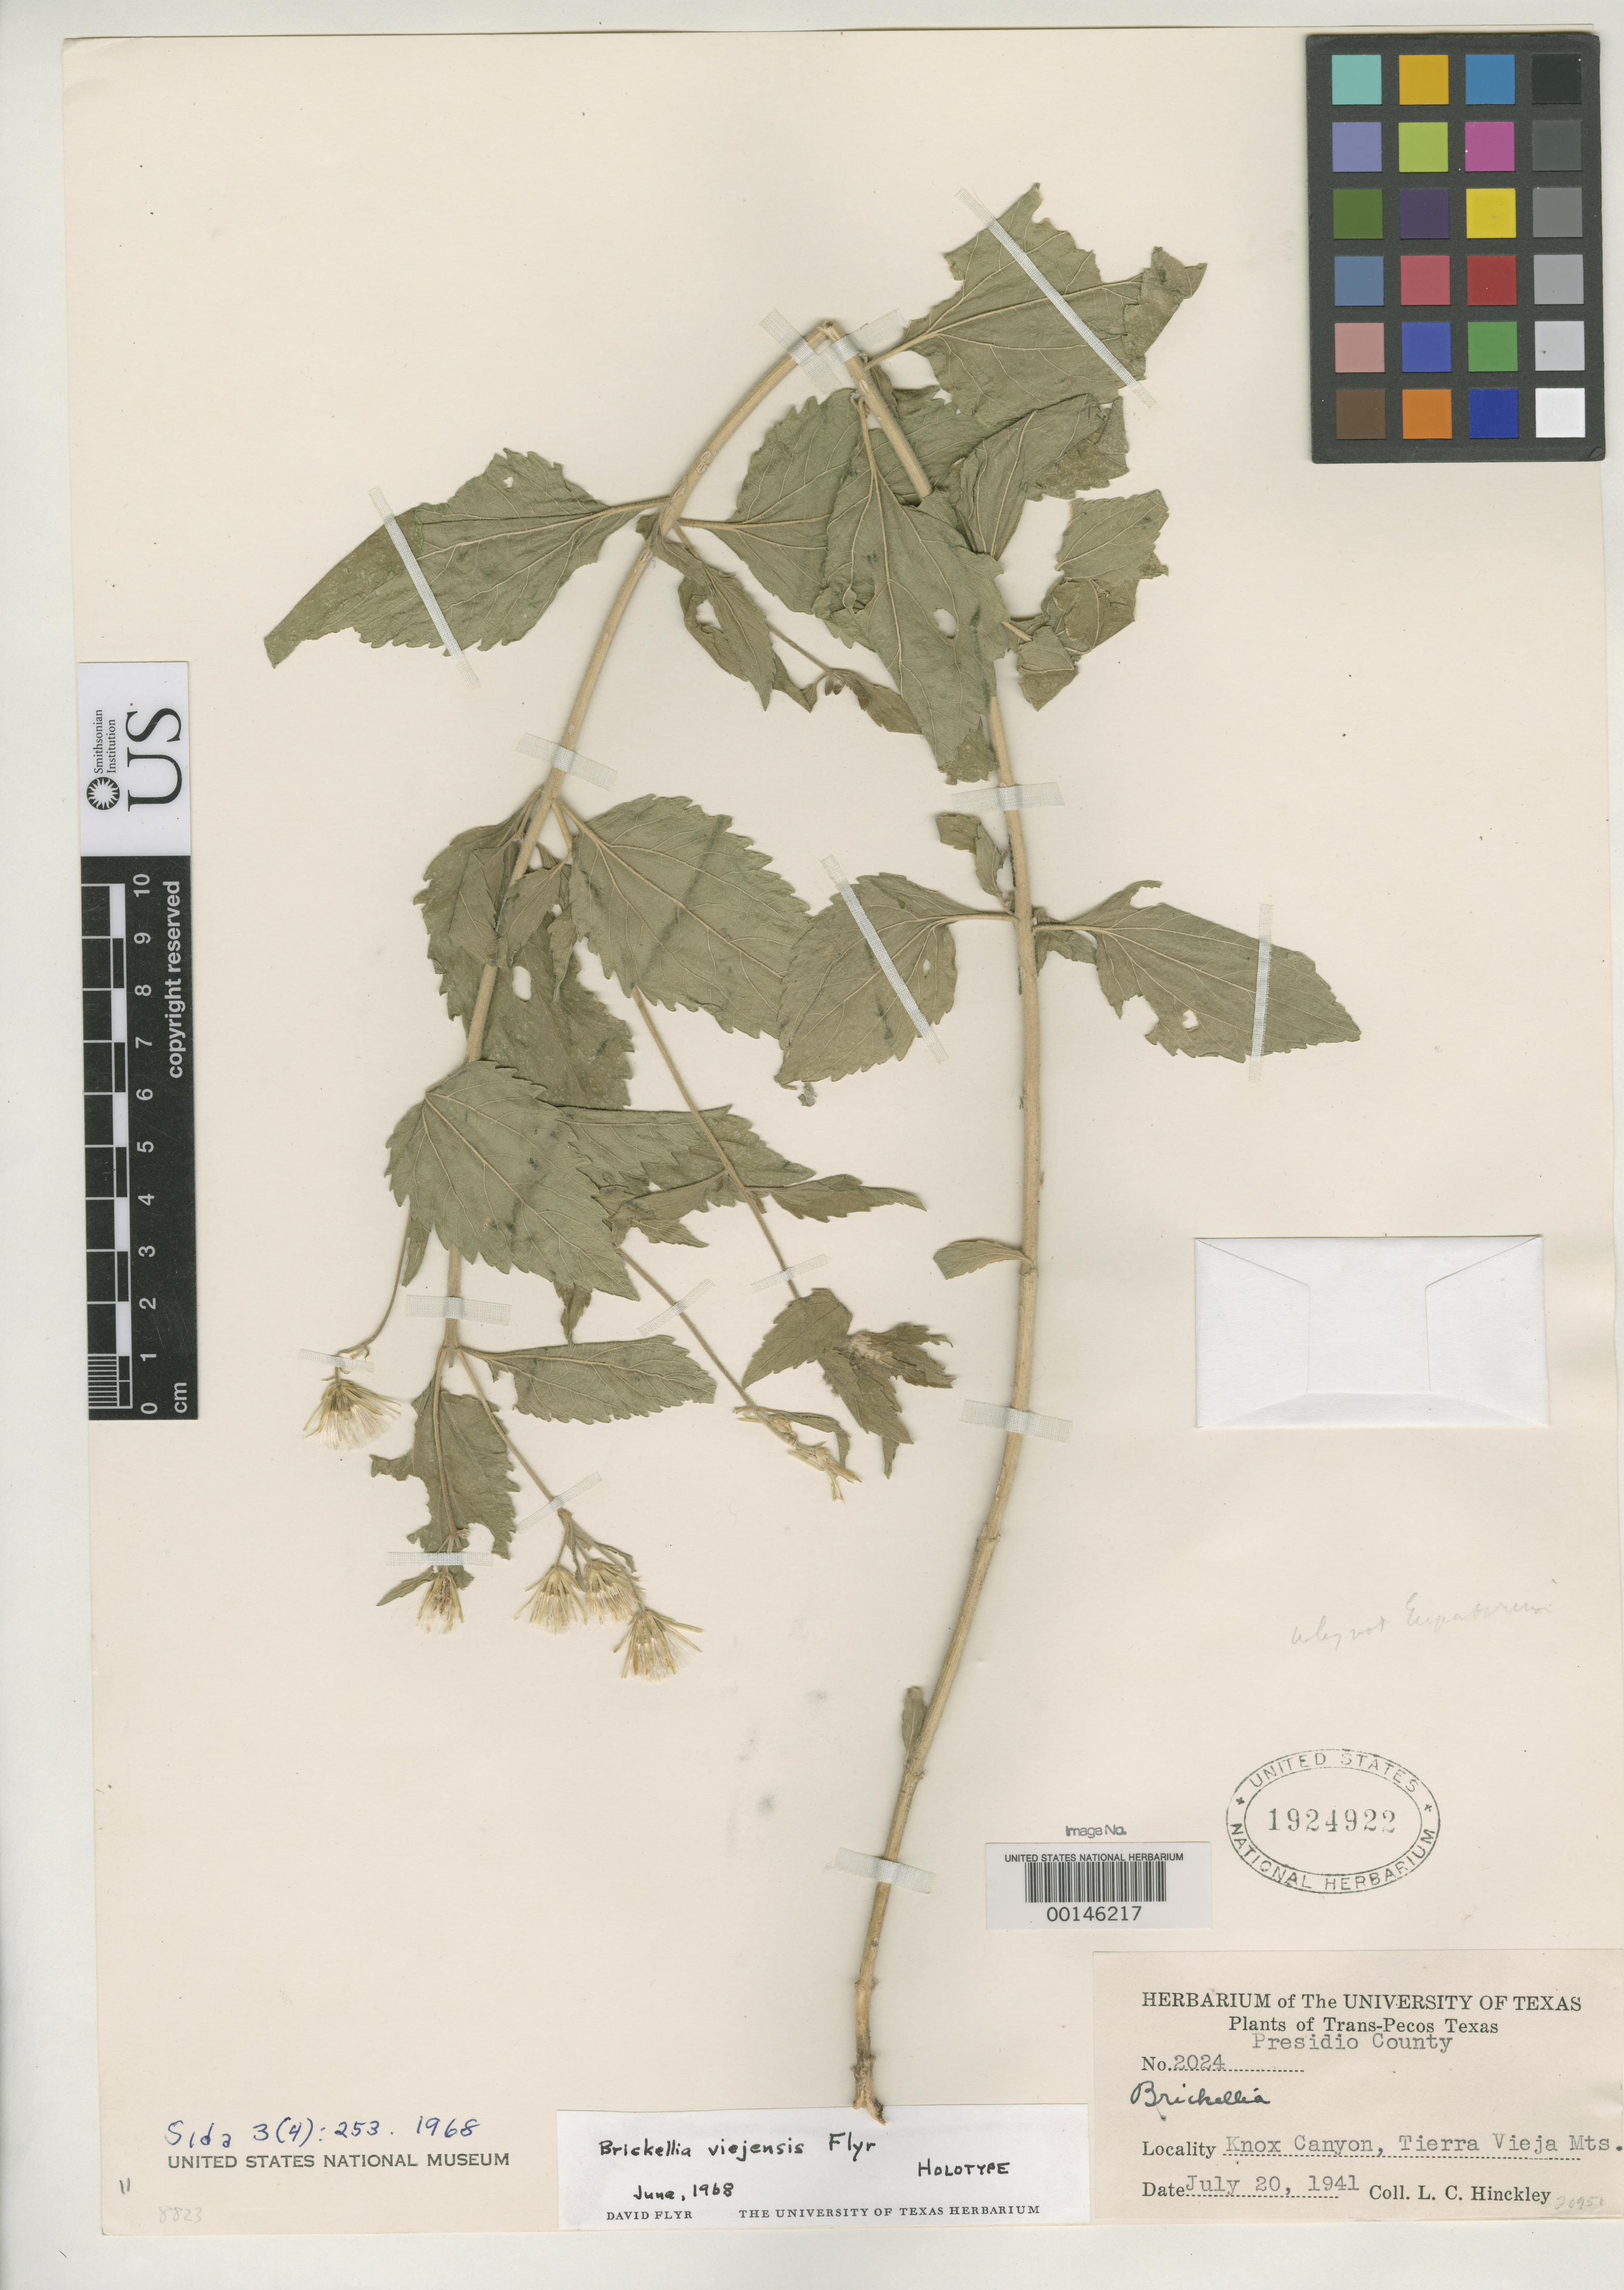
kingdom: Plantae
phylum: Tracheophyta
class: Magnoliopsida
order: Asterales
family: Asteraceae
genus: Brickellia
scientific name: Brickellia viejensis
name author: Flyr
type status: Holotype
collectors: L. Hinckley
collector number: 2024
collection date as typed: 20 Jul 1941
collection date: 1941-07-20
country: United States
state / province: Texas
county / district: Presidio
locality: Knox Canyon; Tierra Vieja Mts.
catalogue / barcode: US 1924922